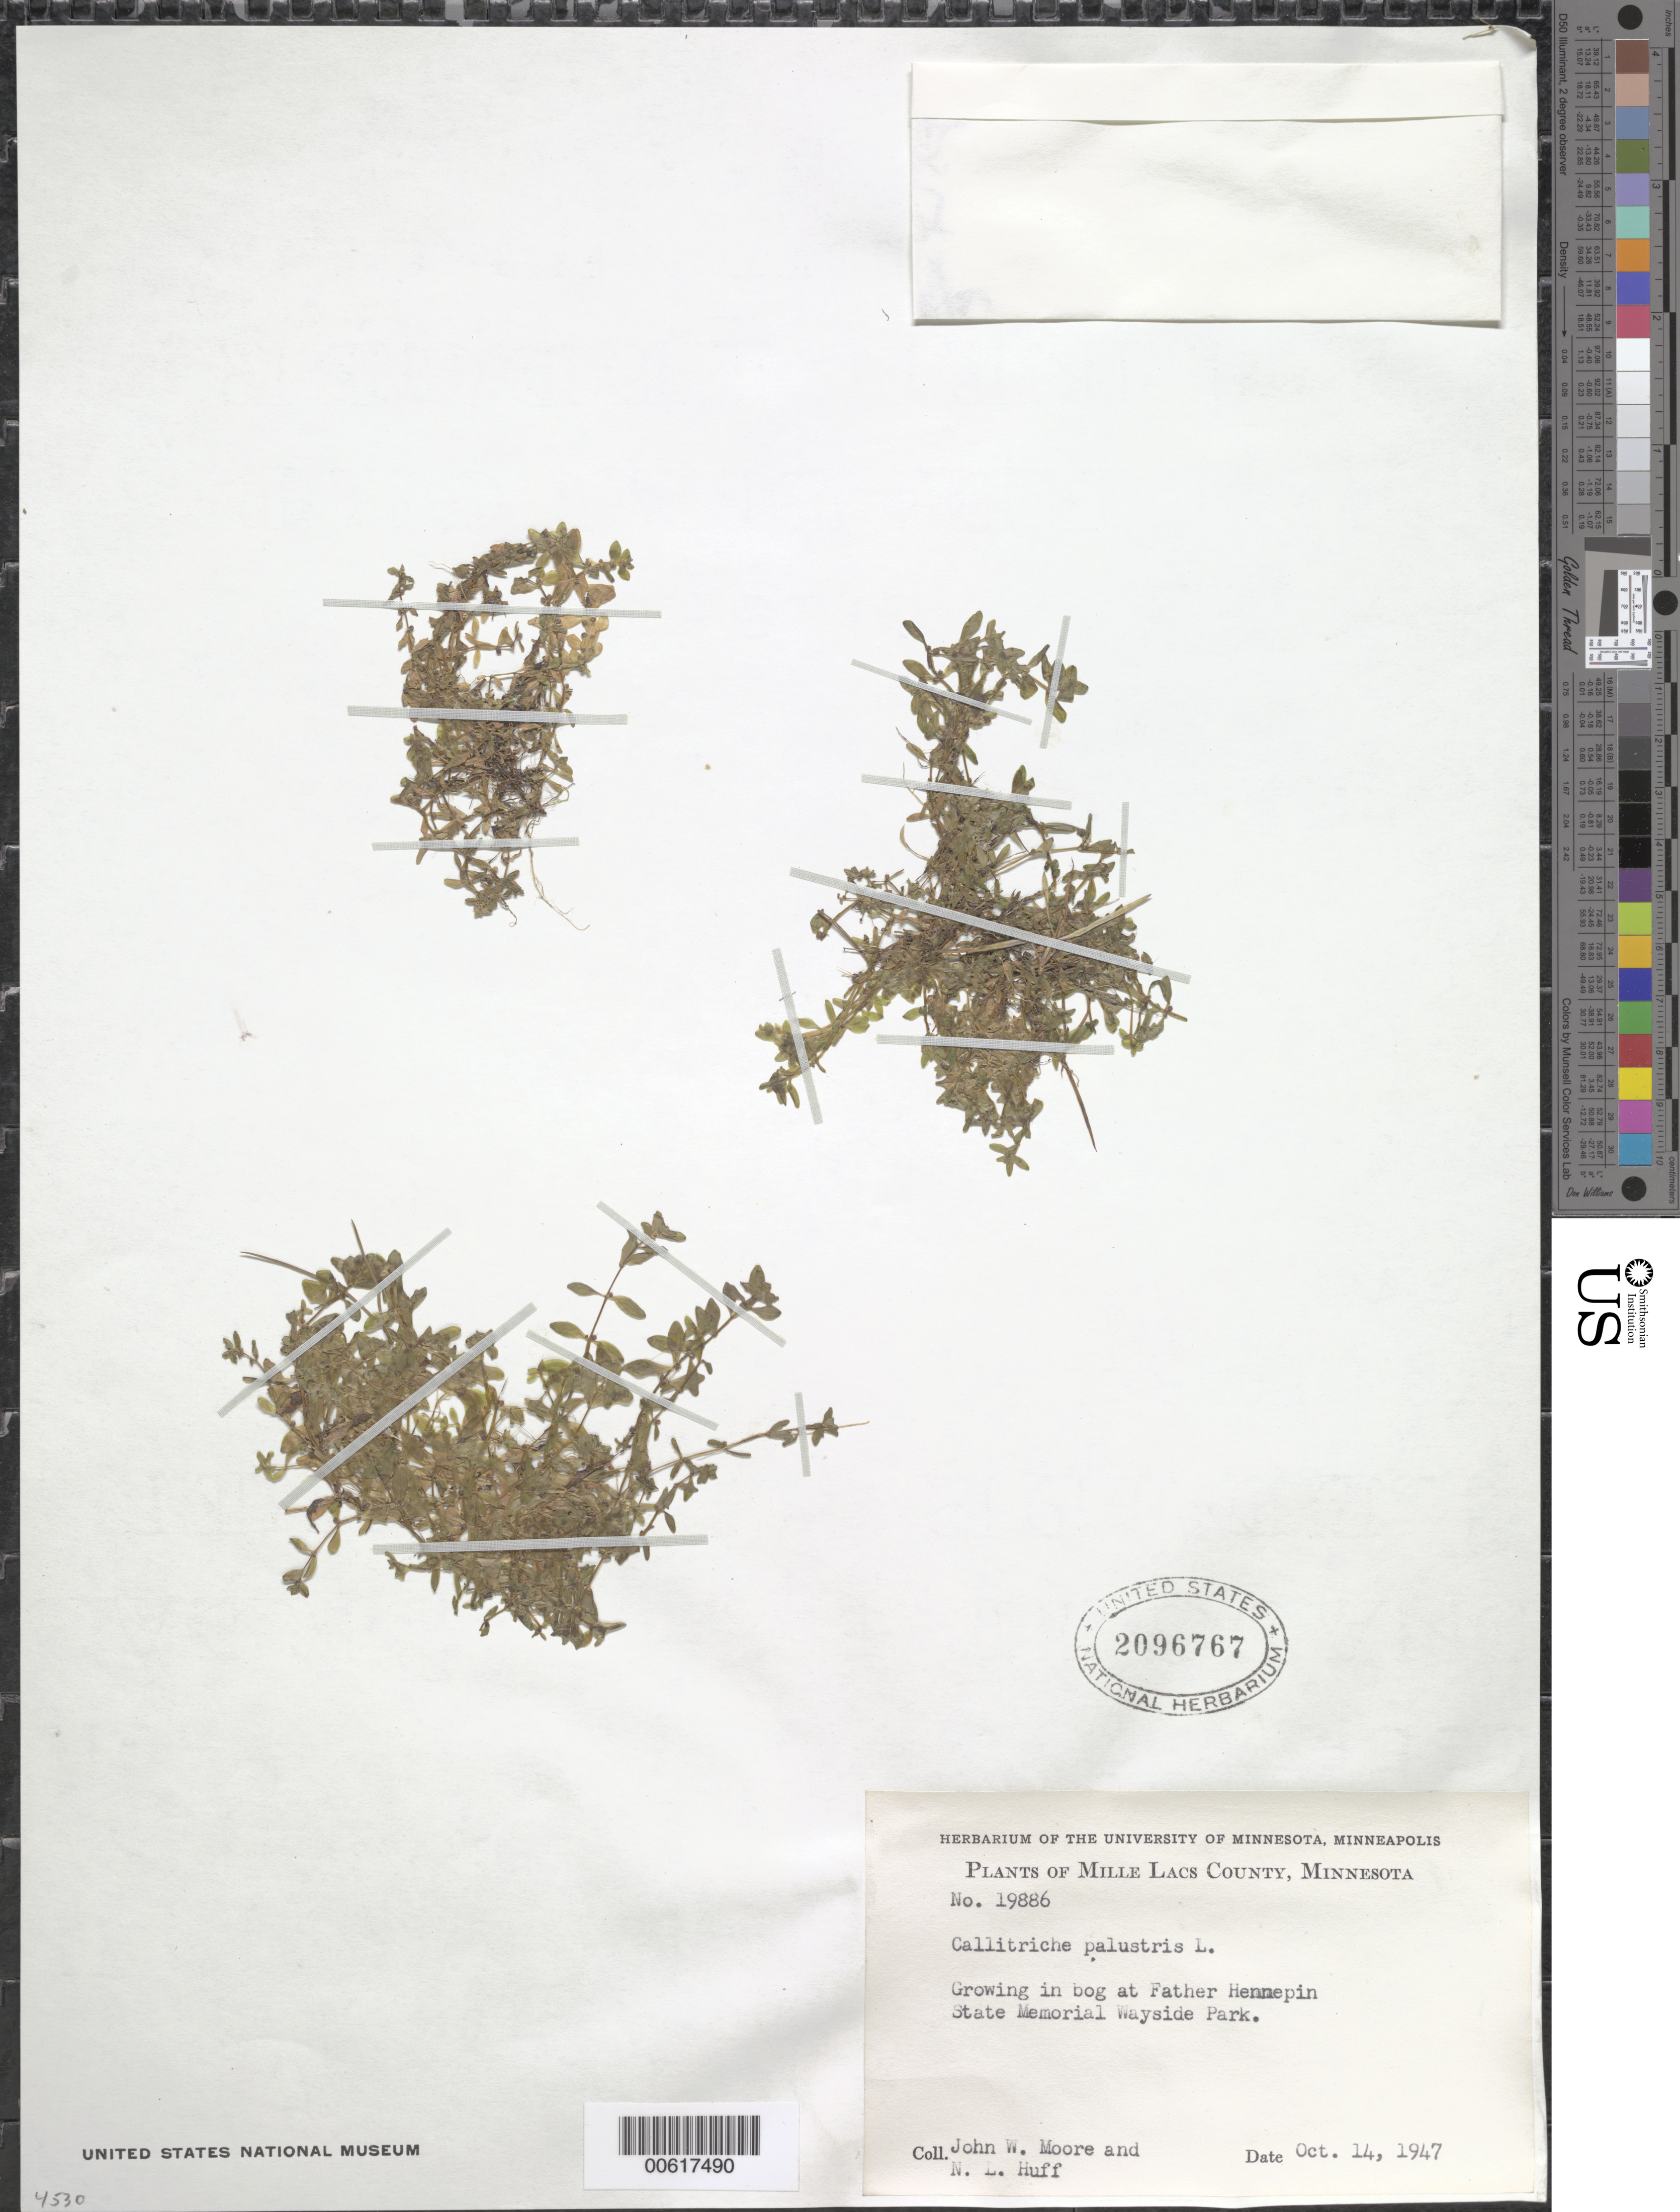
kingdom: Plantae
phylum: Tracheophyta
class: Magnoliopsida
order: Lamiales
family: Plantaginaceae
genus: Callitriche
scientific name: Callitriche verna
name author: L.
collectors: J. W. Moore & N. Huff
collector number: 19886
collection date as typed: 14 Oct 1947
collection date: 1947-10-14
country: United States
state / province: Minnesota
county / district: Mille Lacs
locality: At Father Hennepin State Memorial Wayside Park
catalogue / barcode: US 2096767